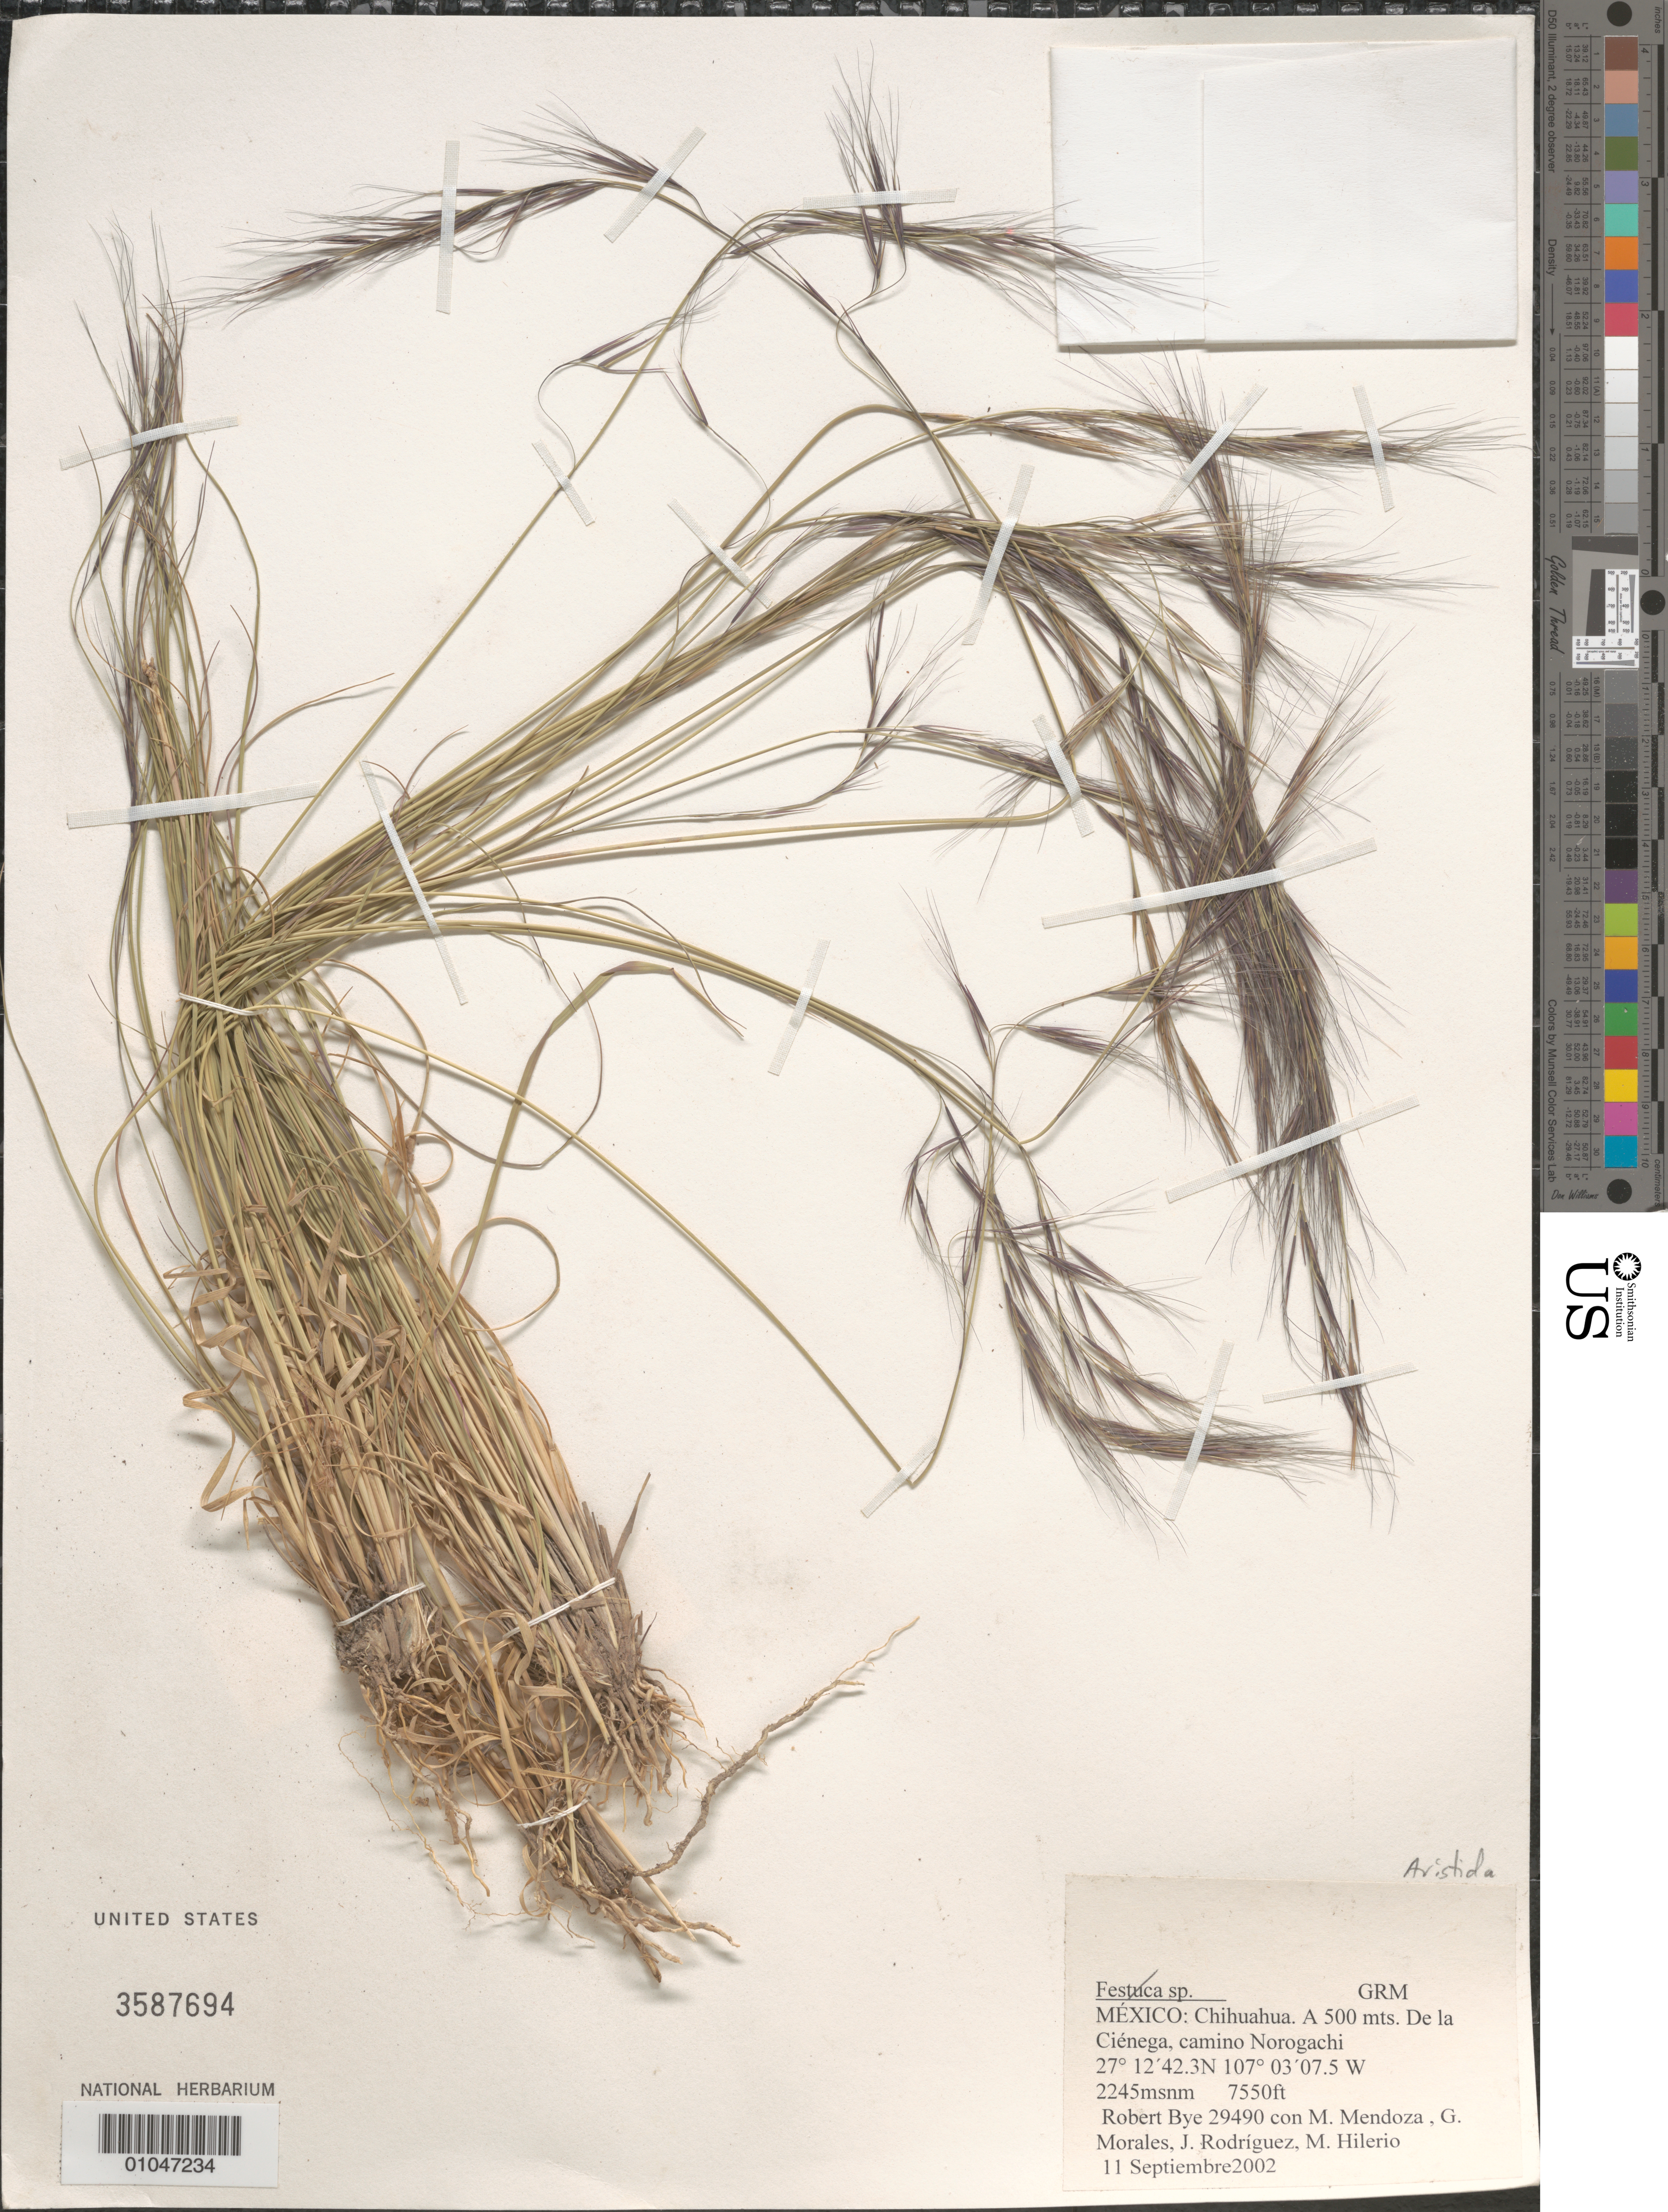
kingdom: Plantae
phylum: Tracheophyta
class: Liliopsida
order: Poales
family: Poaceae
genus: Aristida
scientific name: Aristida sp.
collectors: R. A. Bye, M. Mendoza Garcia, G. Morales, J. Rodríguez & M. Hilerio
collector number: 29490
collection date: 2002-09-11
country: Mexico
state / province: Chihuahua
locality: A 500 mts. de la Cienega, camino Norogachi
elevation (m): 2301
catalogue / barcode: US 3587694